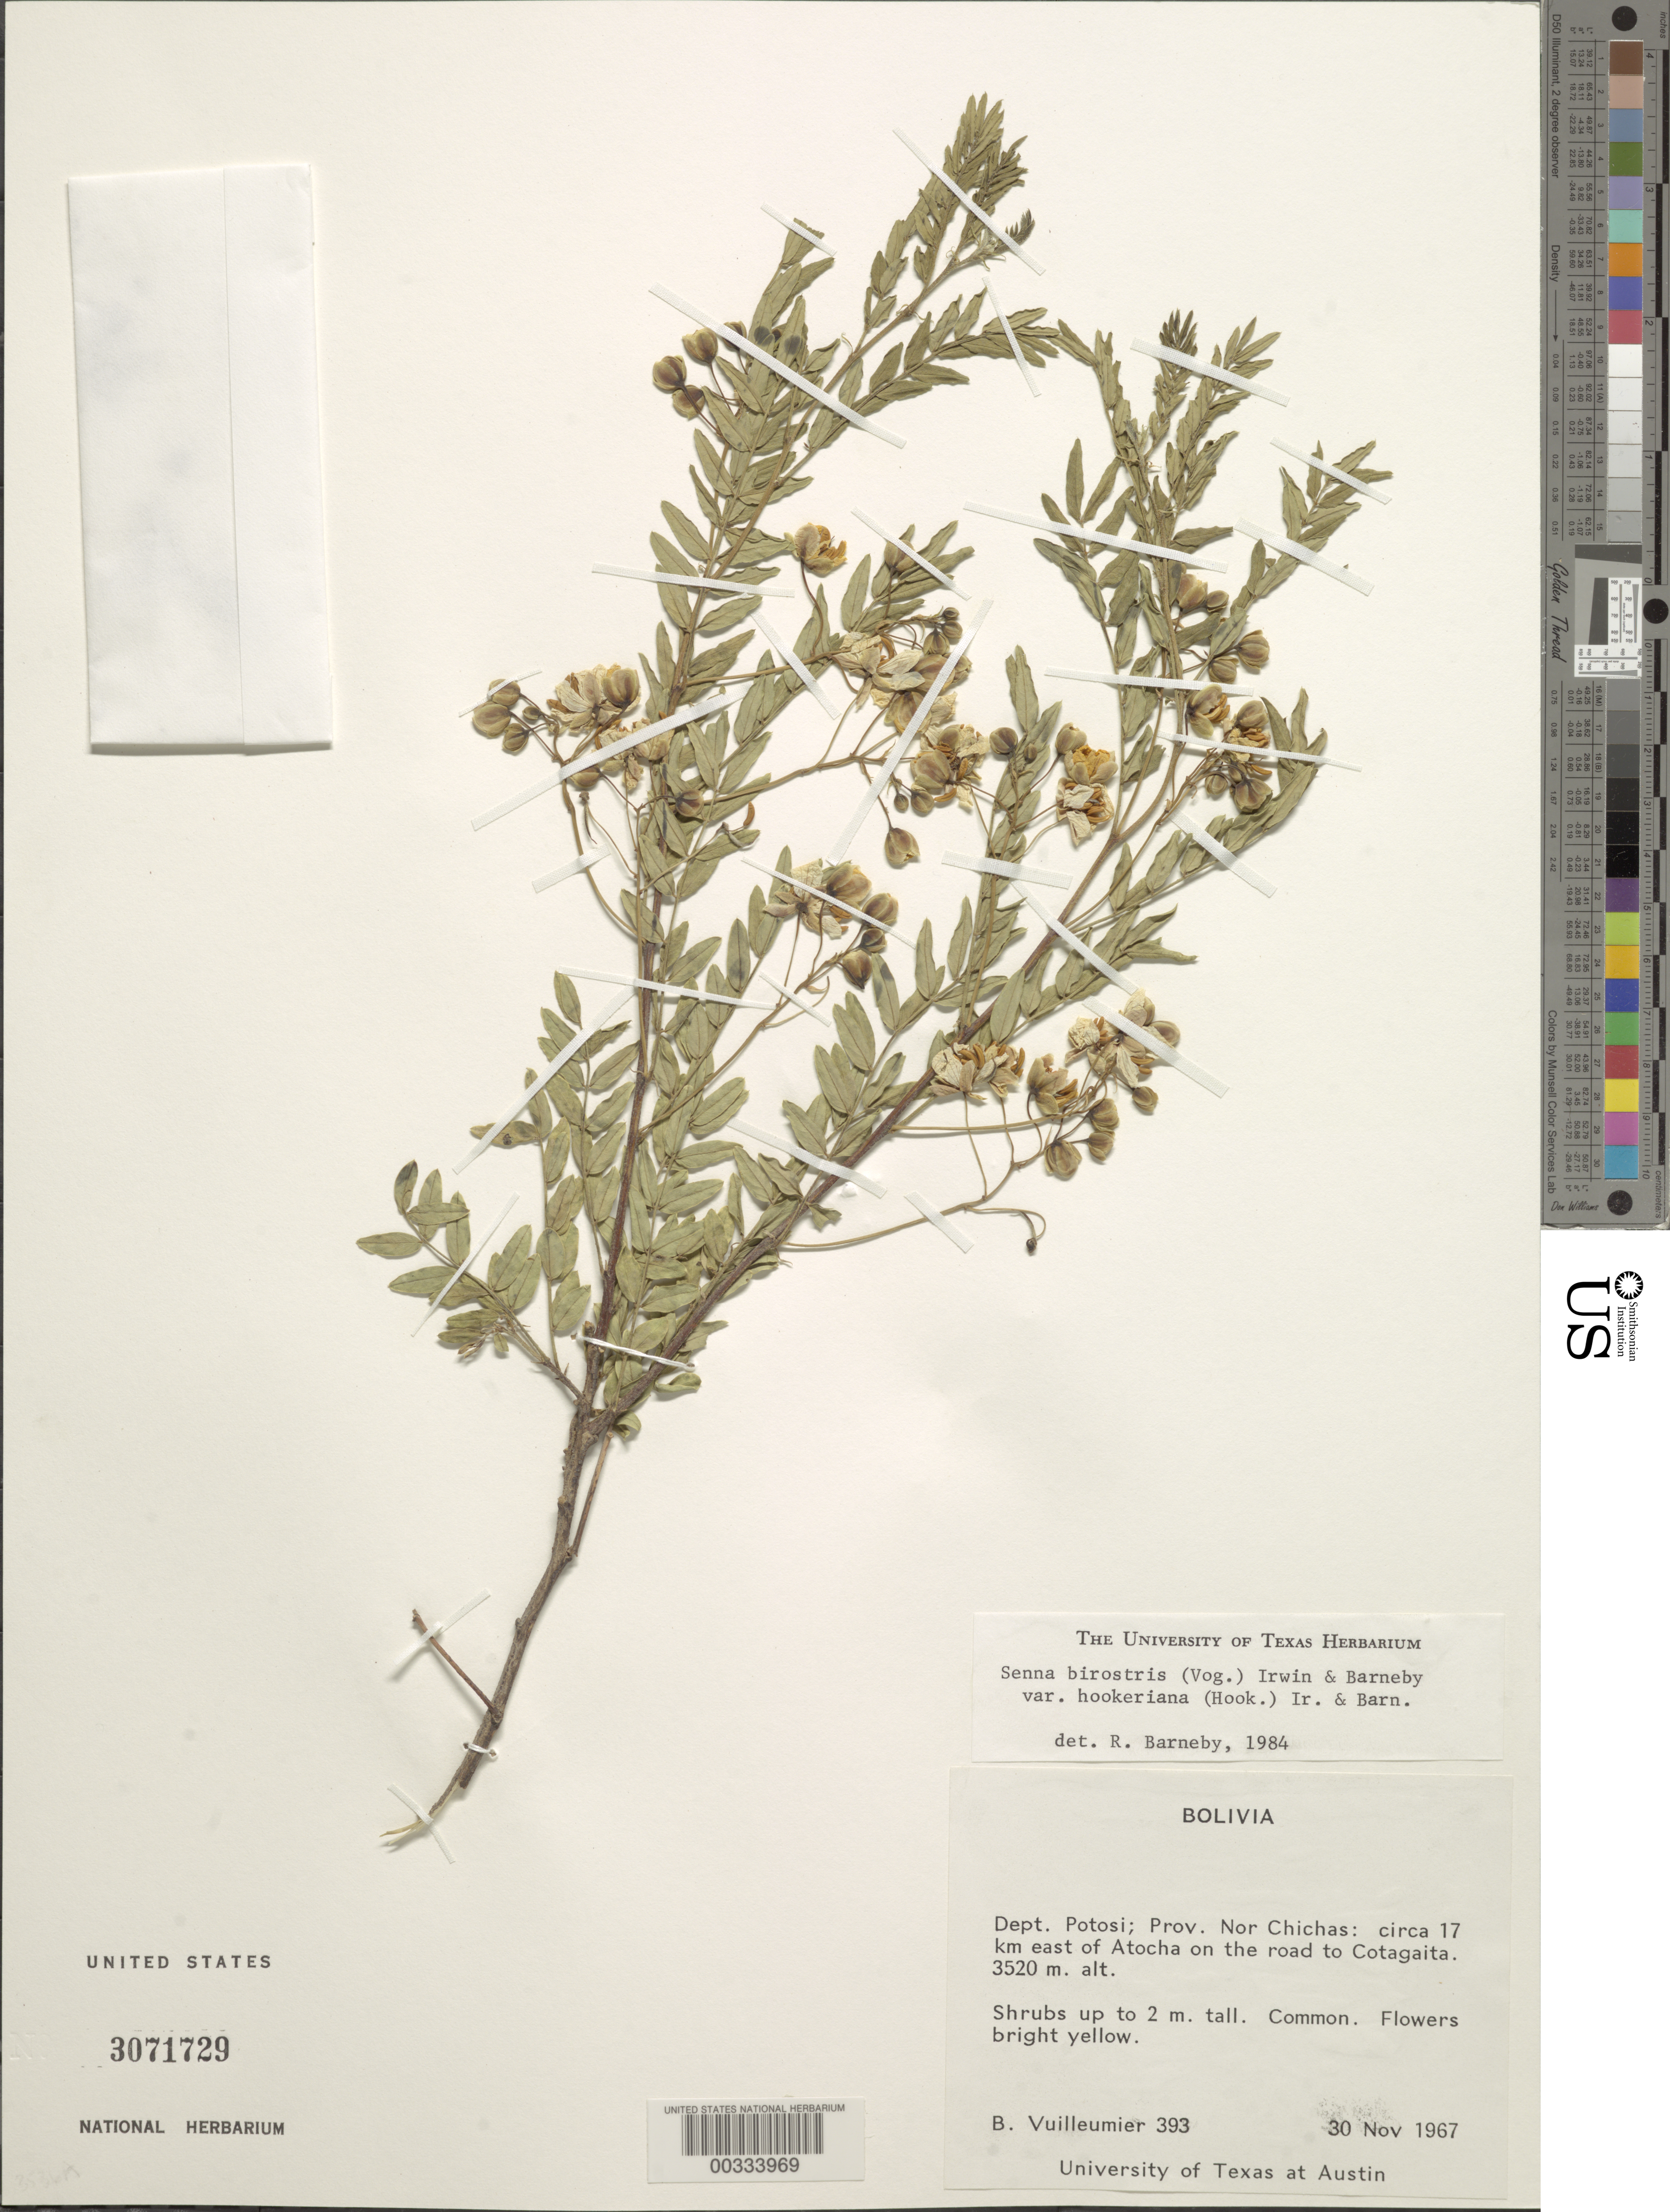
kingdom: Plantae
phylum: Tracheophyta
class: Magnoliopsida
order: Fabales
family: Fabaceae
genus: Senna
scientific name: Senna birostris var. hookeriana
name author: (Gillies ex Hook. & Arn.) H.S. Irwin & Barneby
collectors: B. Vuilleumier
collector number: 393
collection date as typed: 30 Nov 1967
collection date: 1967-11-30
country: Bolivia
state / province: Potosí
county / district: Nor Chichas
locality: Ca 17 km E of Atocha on the road to Cotagaita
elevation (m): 3520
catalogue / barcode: US 3071729